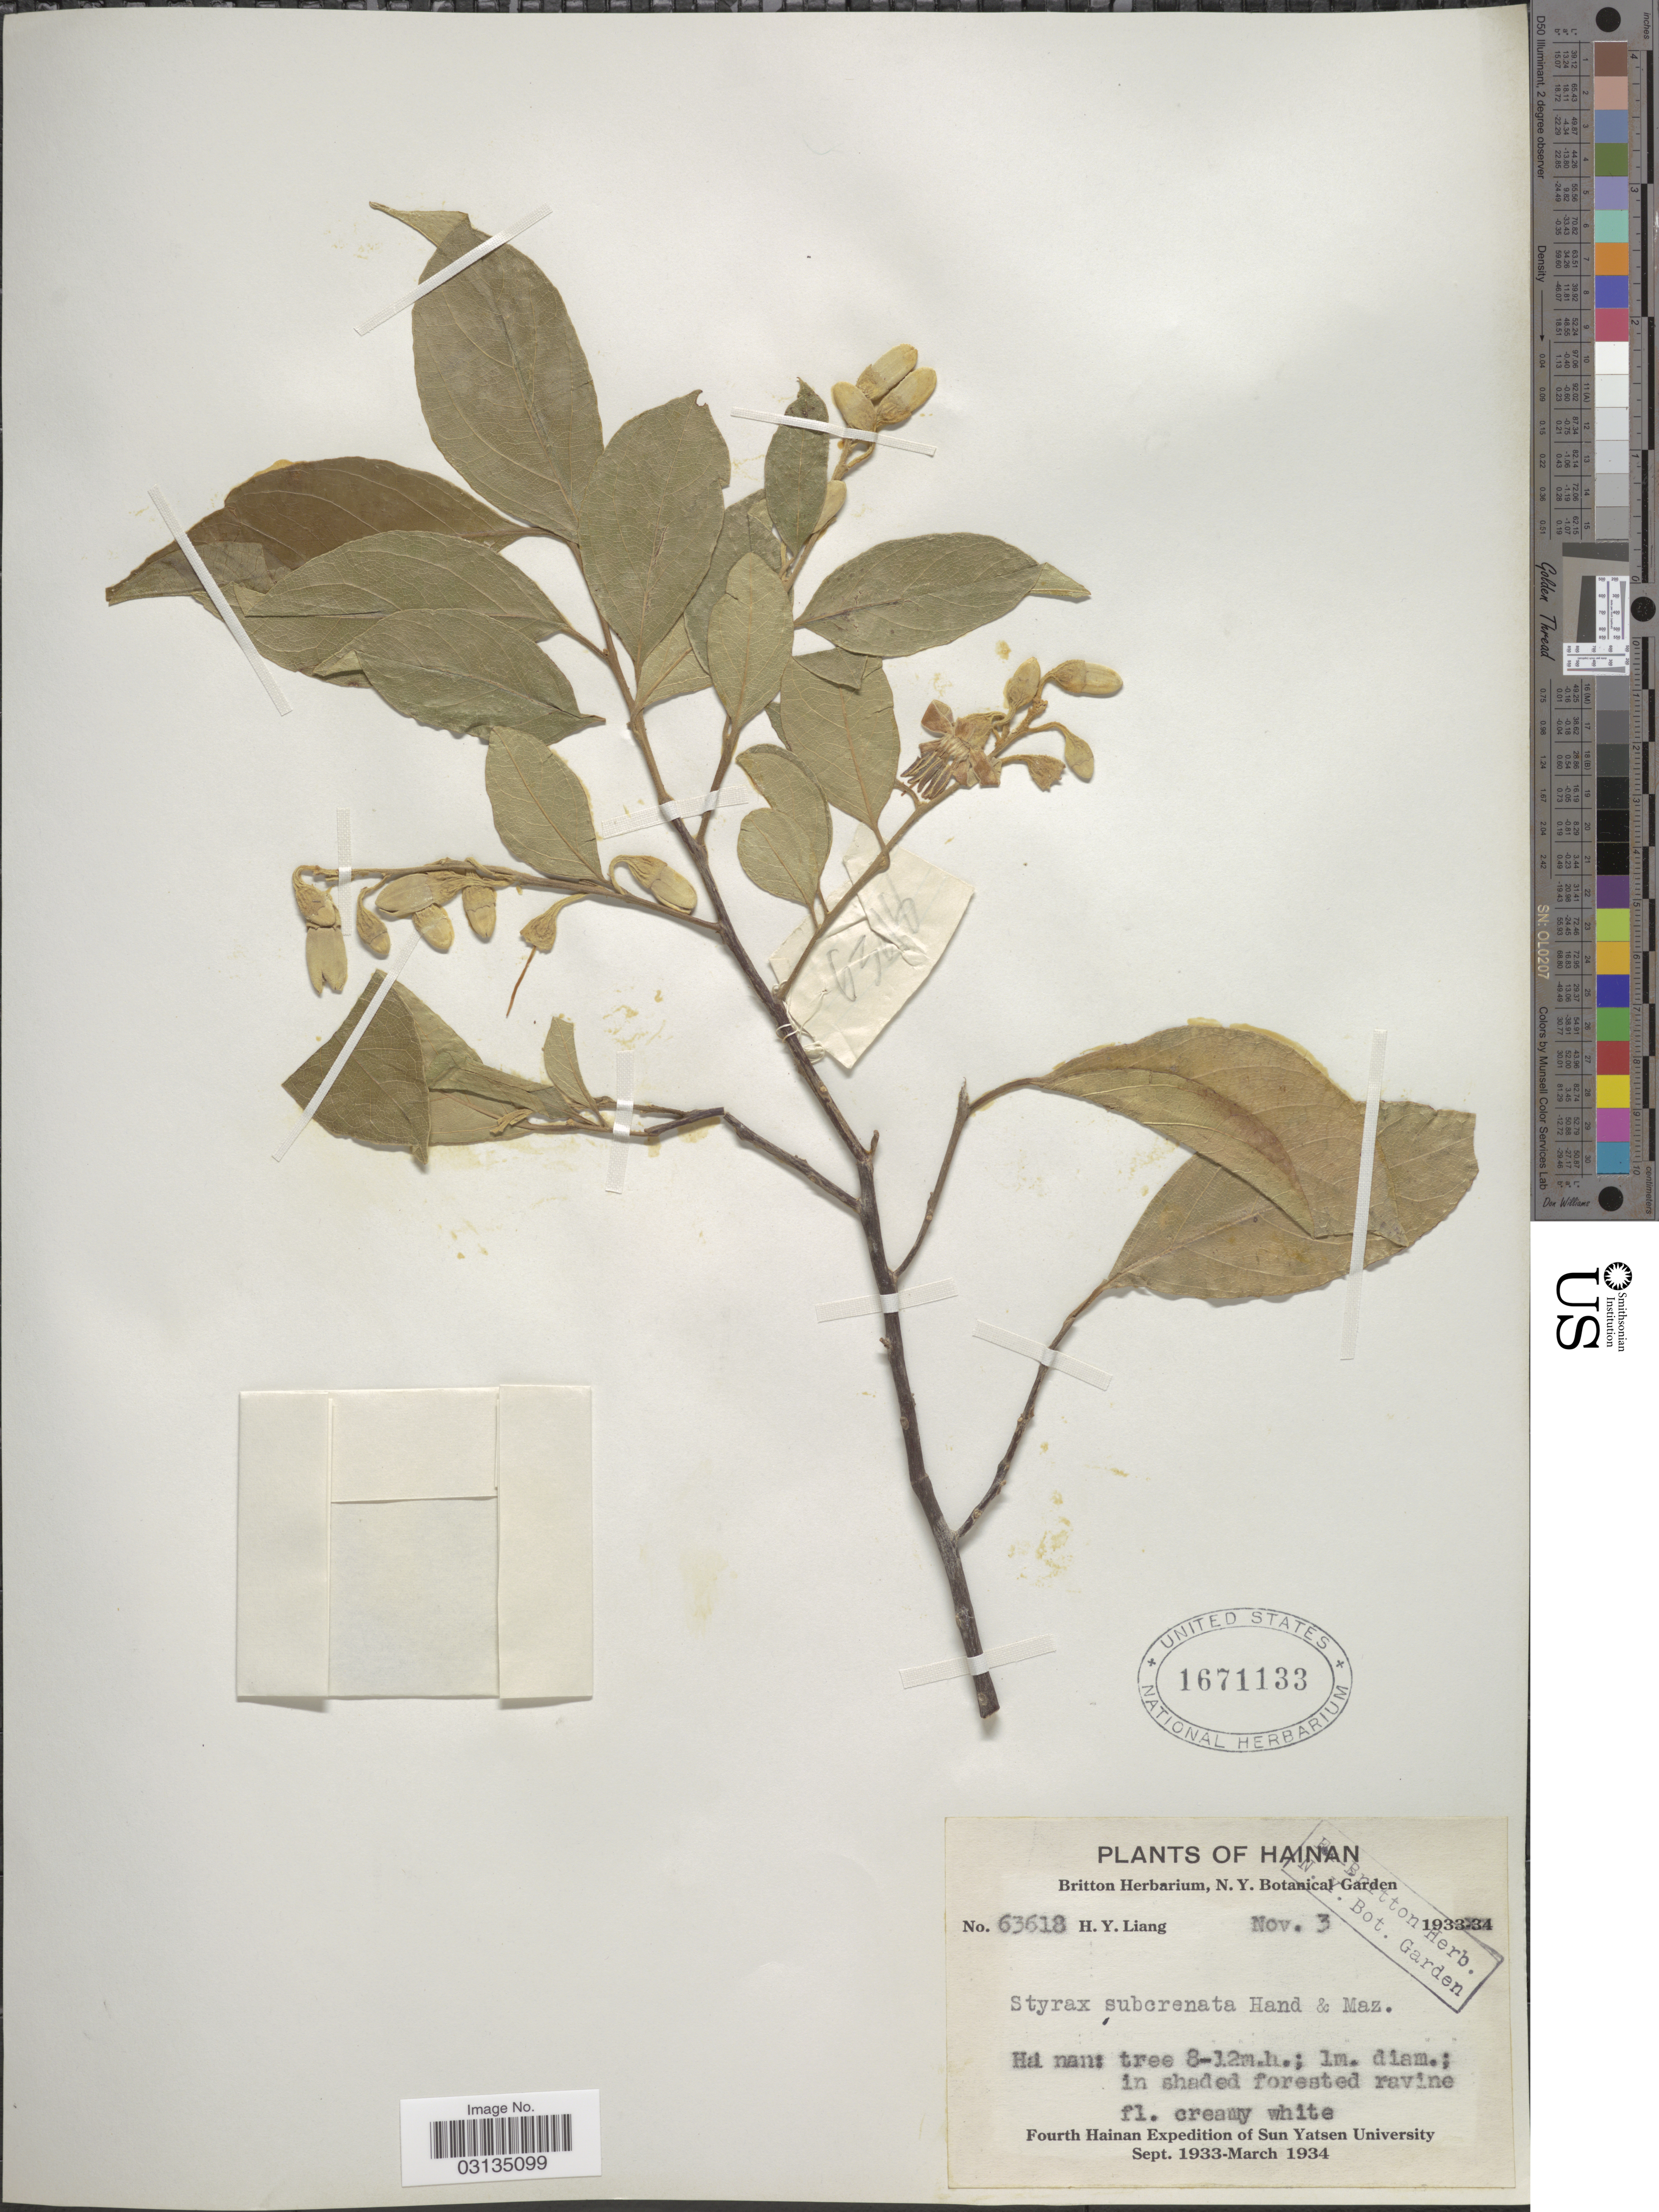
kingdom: Plantae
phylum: Tracheophyta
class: Magnoliopsida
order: Ericales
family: Styracaceae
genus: Styrax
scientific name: Styrax subcrenatus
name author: Hand.-Mazz.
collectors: H. Y. Liang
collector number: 63618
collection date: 1933-11-03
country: China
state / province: Hainan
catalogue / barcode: US 1671133